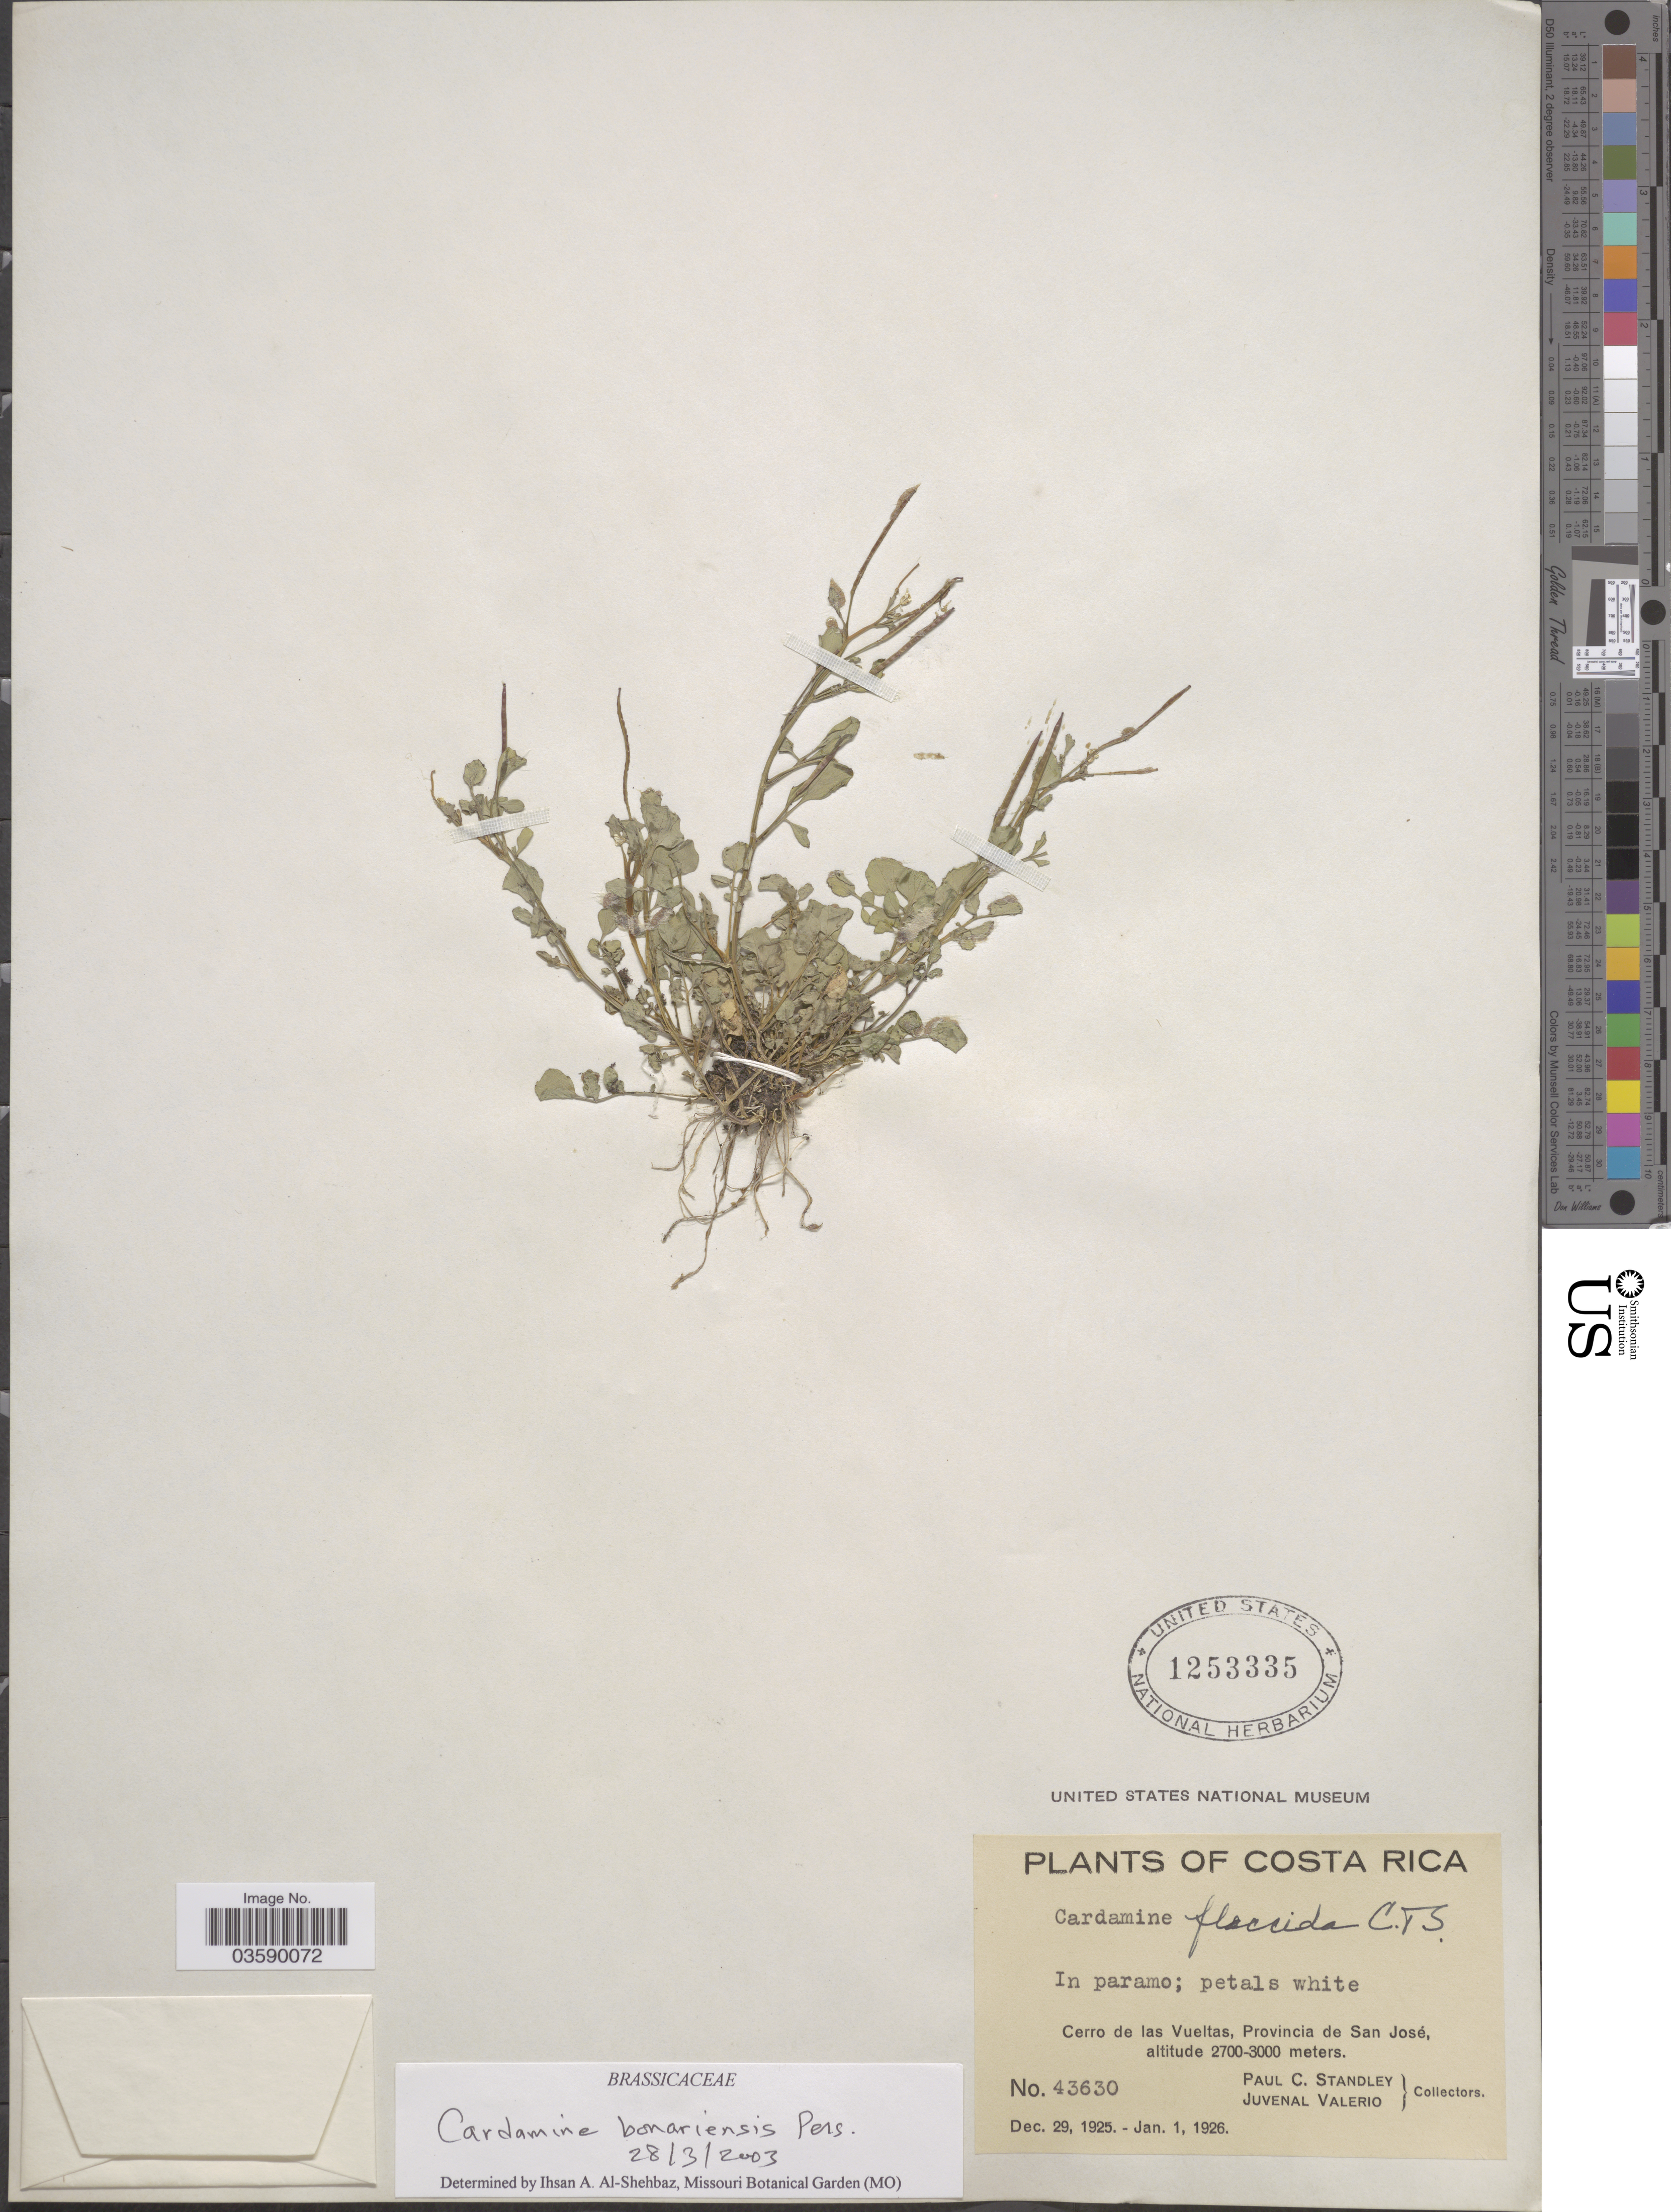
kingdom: Plantae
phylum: Tracheophyta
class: Magnoliopsida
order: Brassicales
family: Brassicaceae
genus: Cardamine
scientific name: Cardamine bonariensis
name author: Pers.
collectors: P. C. Standley & J. Valerio R.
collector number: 43630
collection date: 1925-12-29/1926-01-01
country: Costa Rica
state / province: San José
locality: In Paramo. Cerro de las Vueltas.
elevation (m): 2700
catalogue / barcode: US 1253335